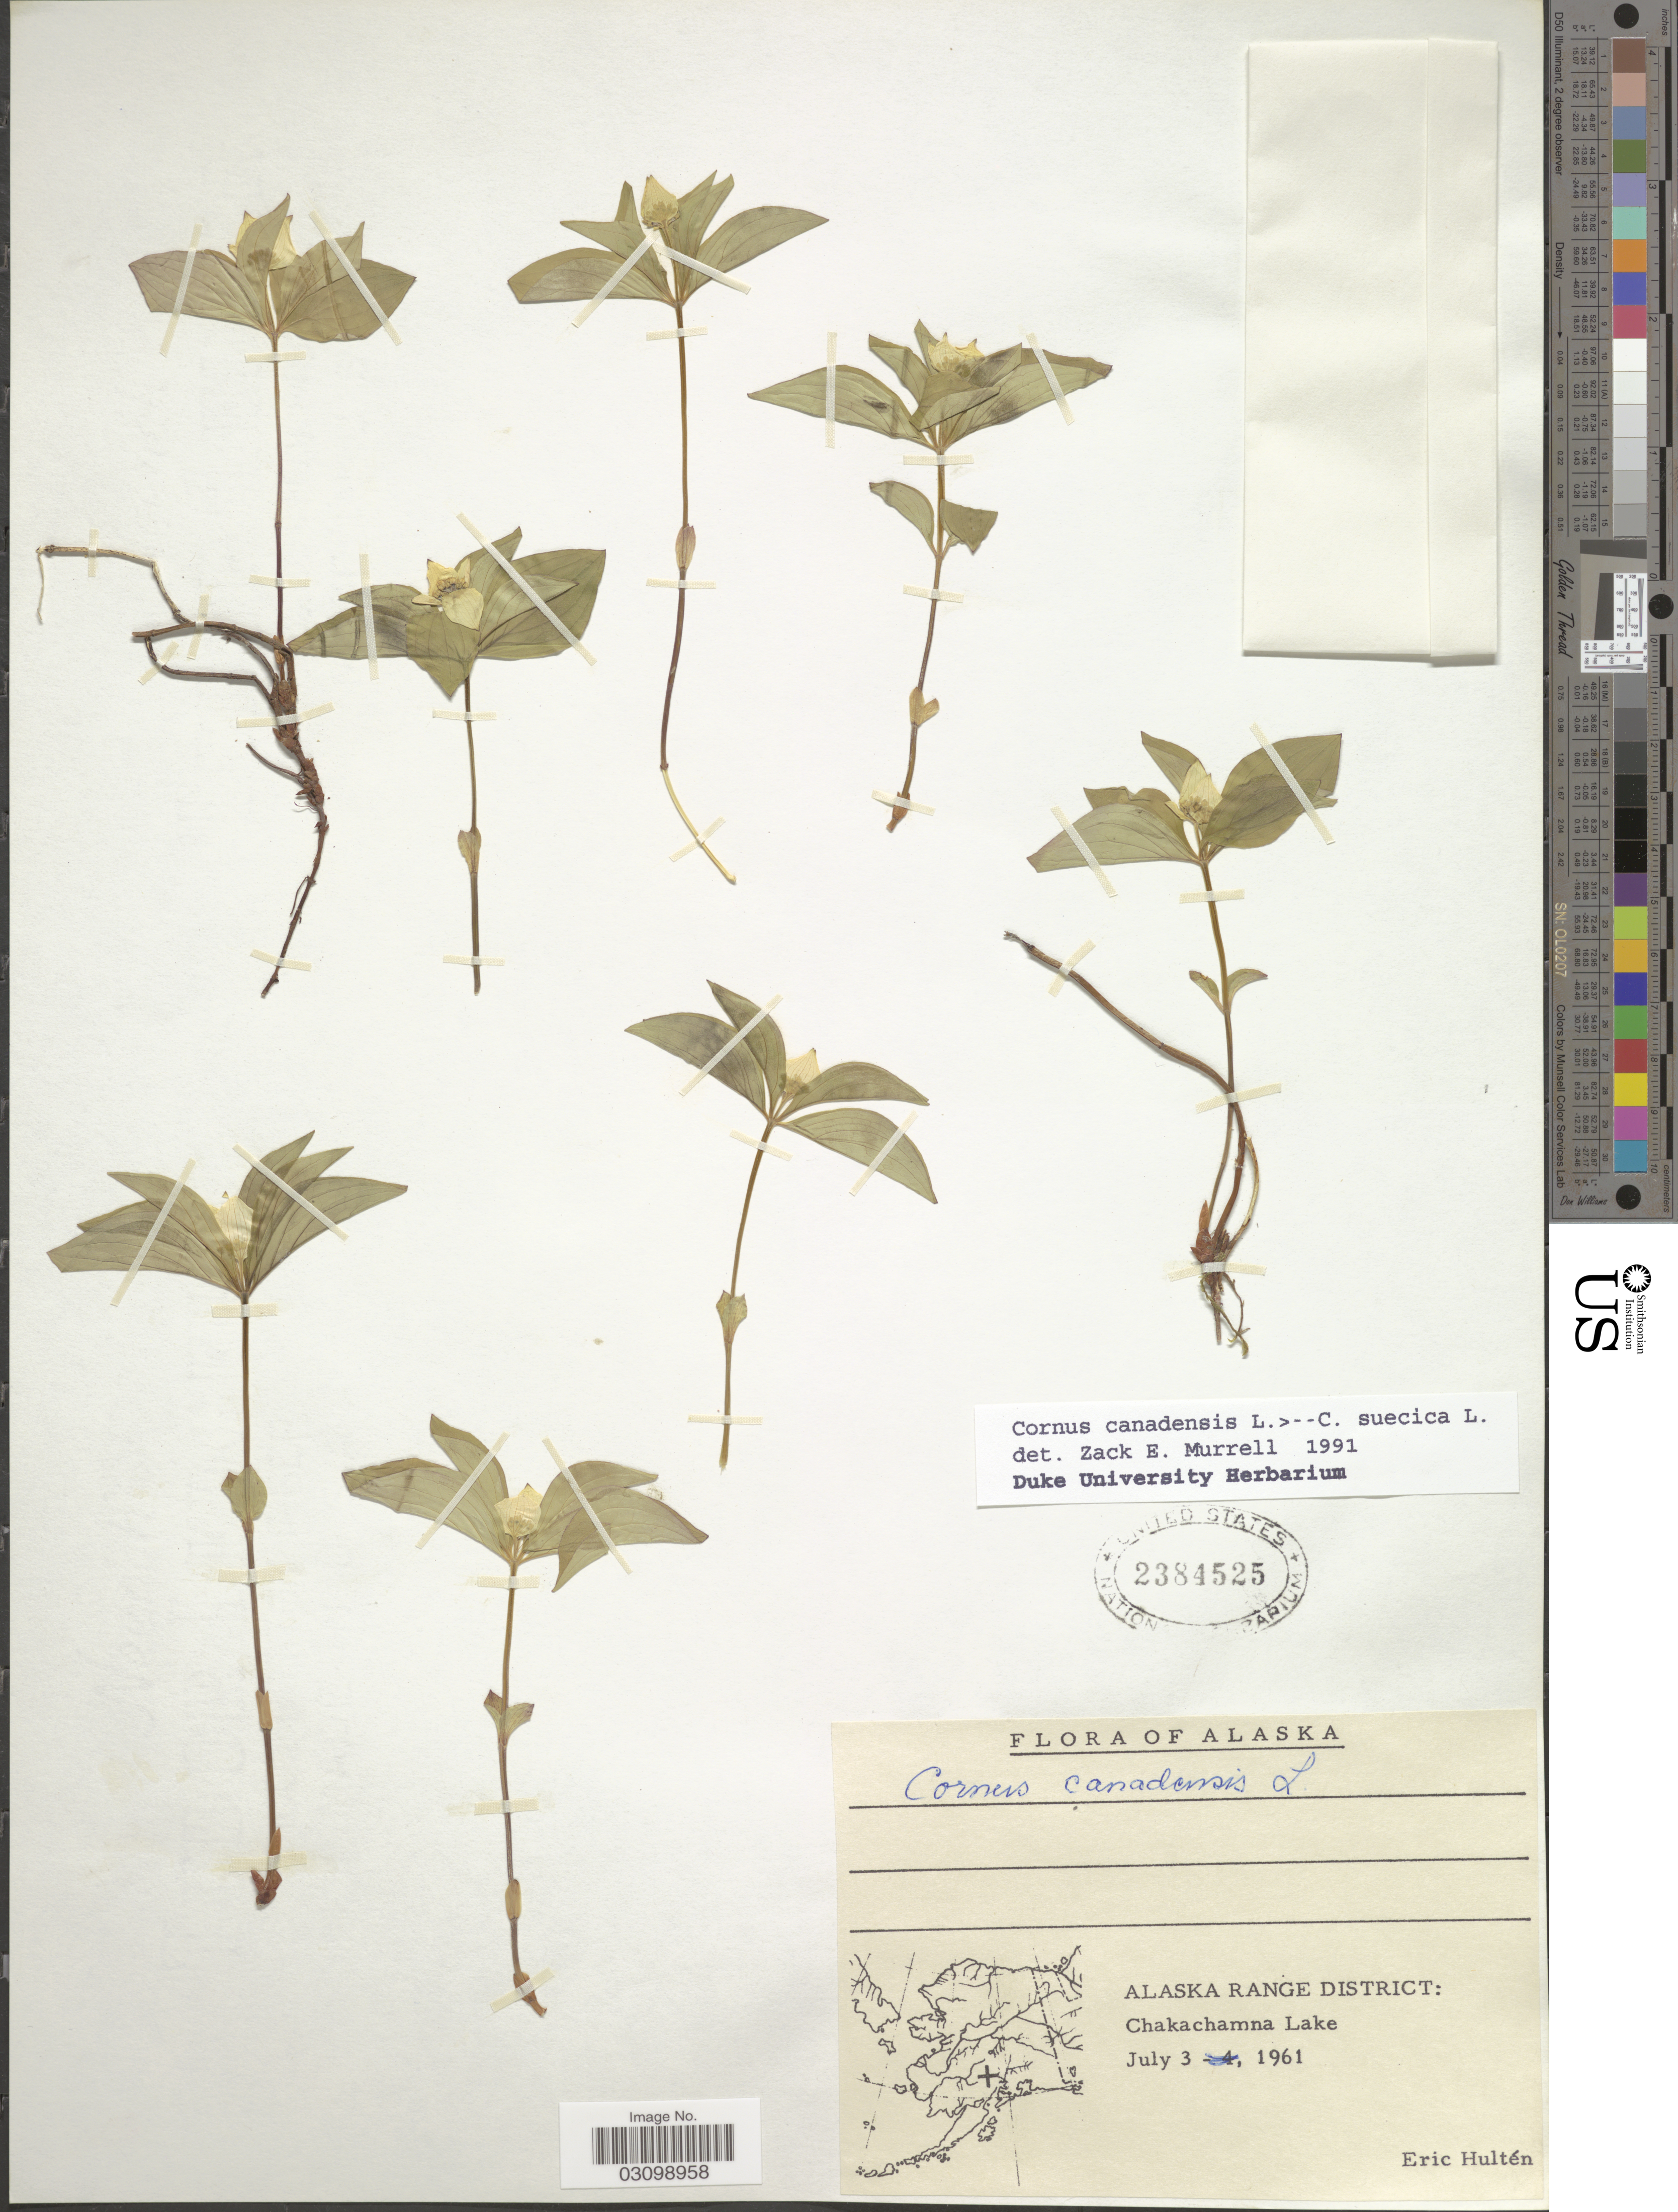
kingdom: Plantae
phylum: Tracheophyta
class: Magnoliopsida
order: Cornales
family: Cornaceae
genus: Cornus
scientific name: Cornus sp.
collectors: E. G. Hultén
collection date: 1961-07-03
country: United States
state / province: Alaska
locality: Alaska Range District: Chakachamma Lake.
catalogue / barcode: US 2384525